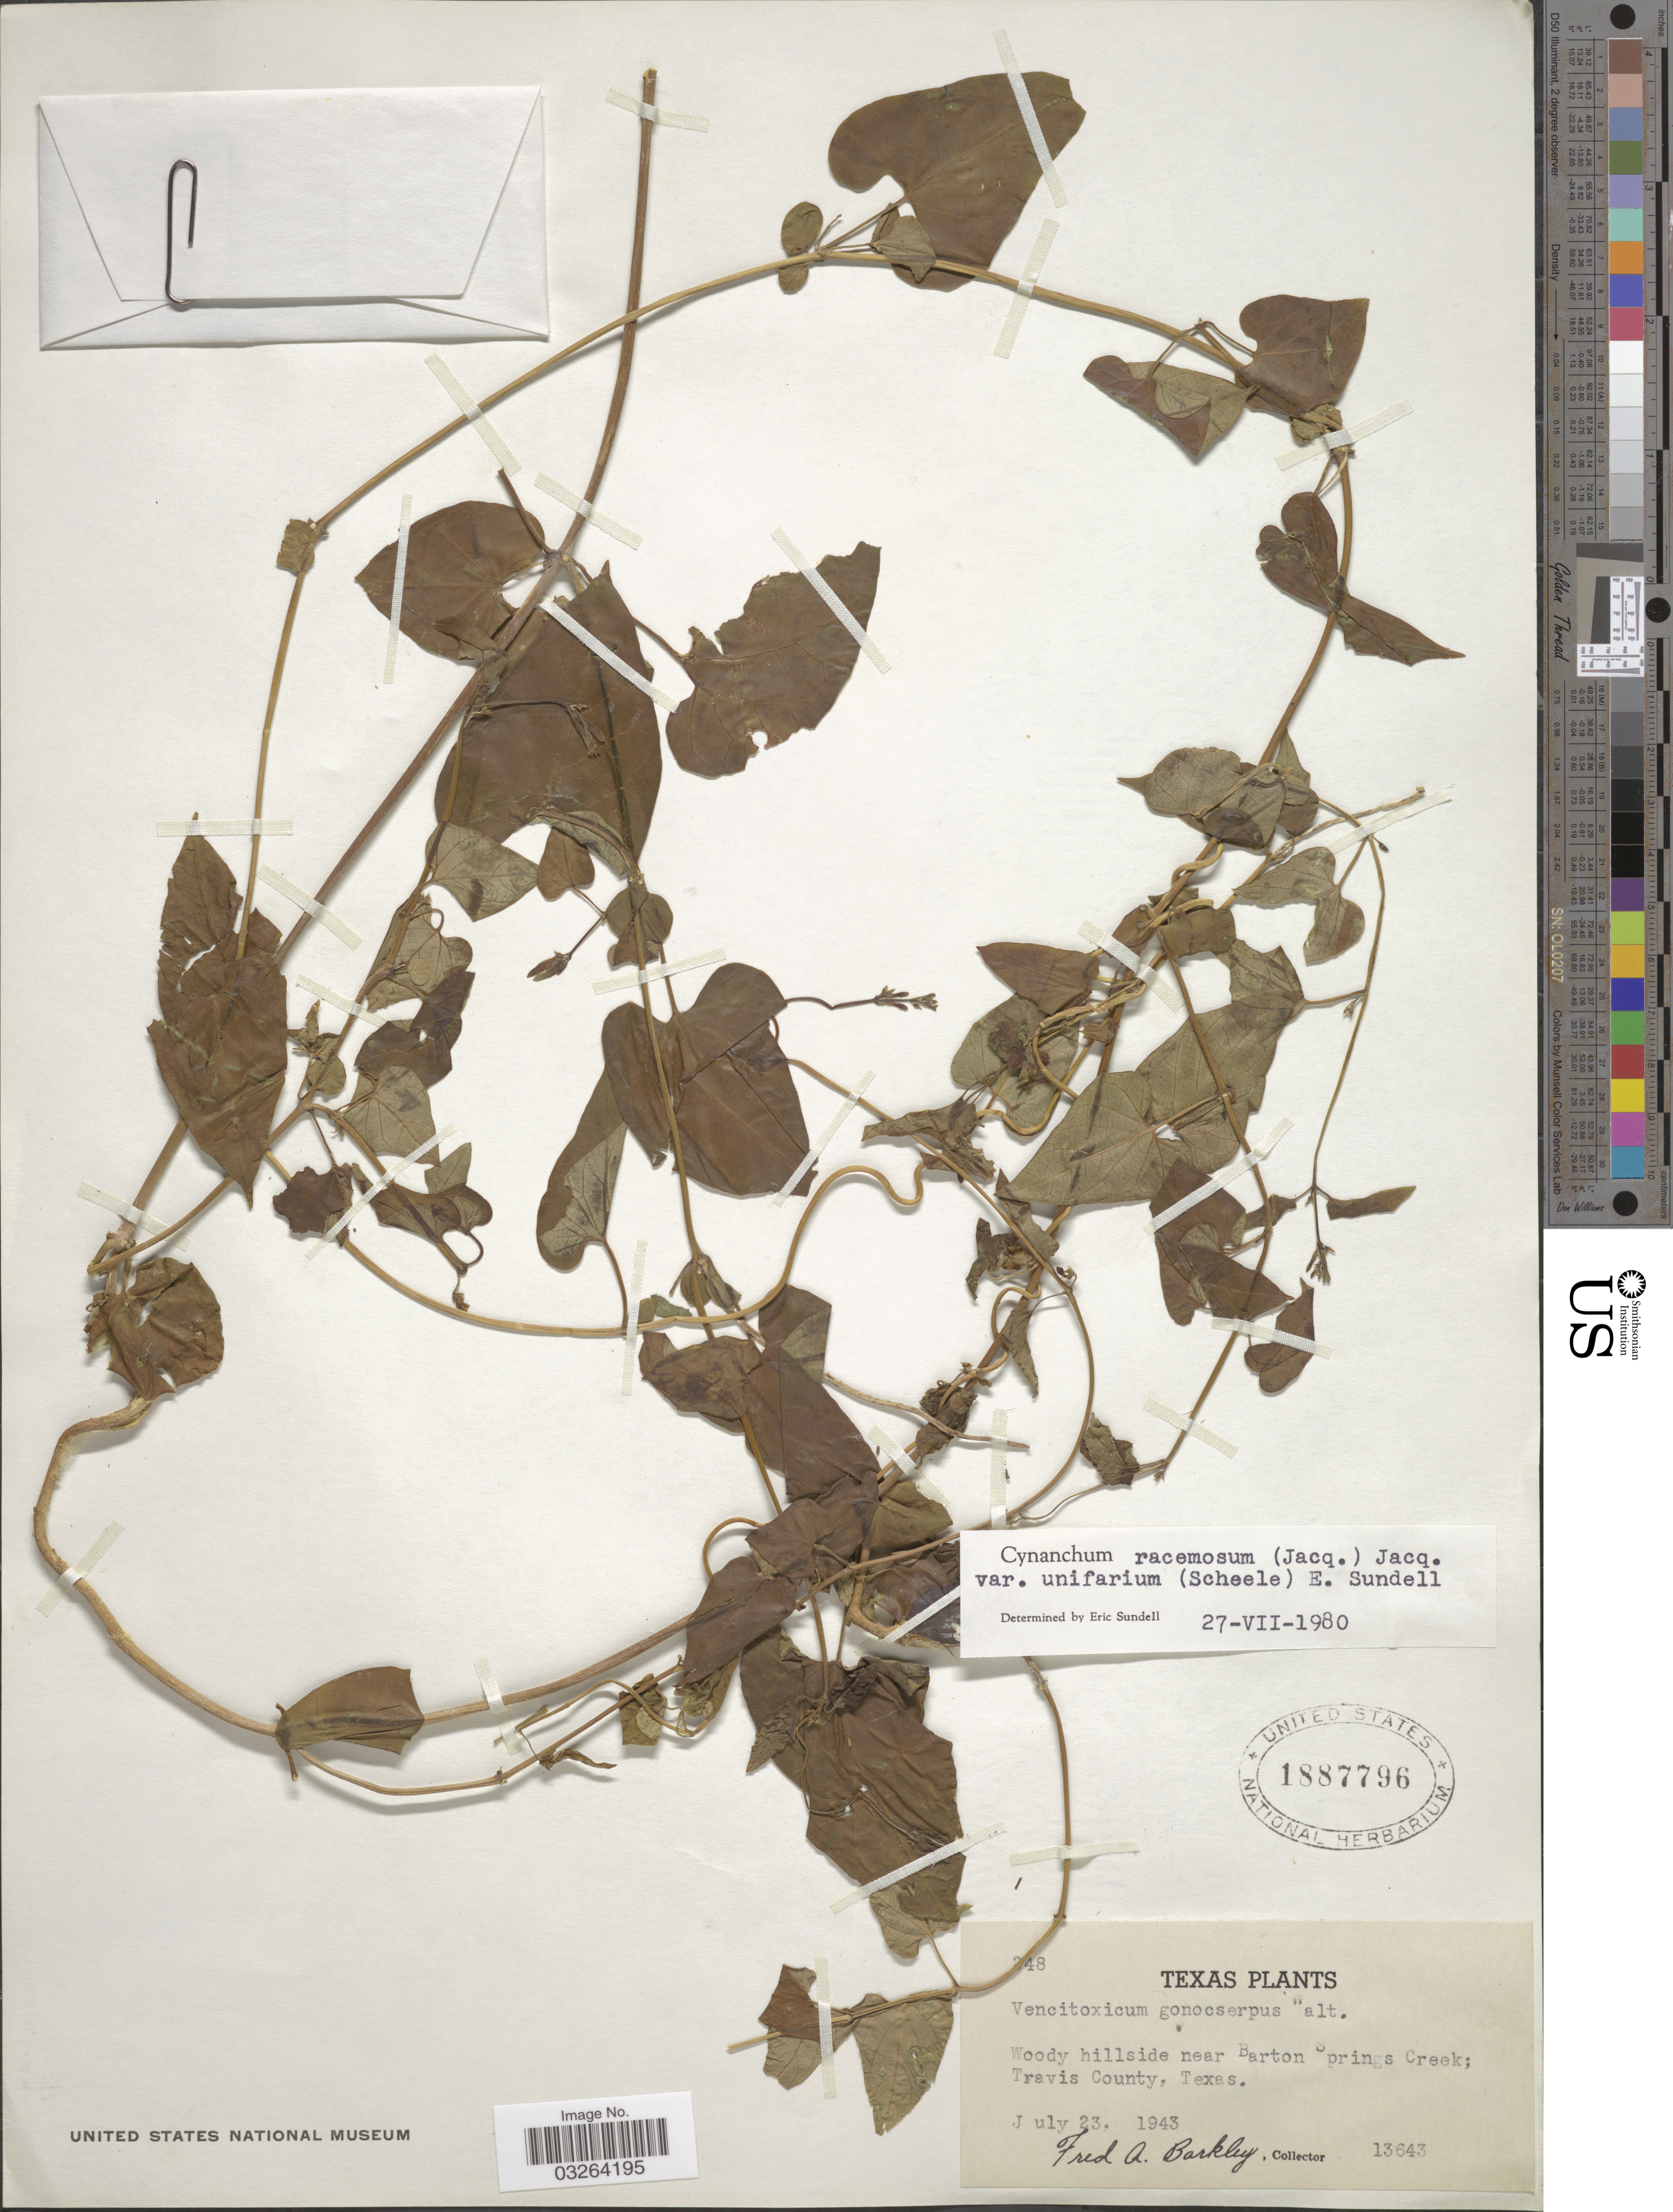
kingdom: Plantae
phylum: Tracheophyta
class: Magnoliopsida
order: Gentianales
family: Apocynaceae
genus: Cynanchum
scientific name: Cynanchum racemosum var. unifarium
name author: (Scheele) Sundell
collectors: F. A. Barkley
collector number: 13643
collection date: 1943-07-23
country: United States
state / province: Texas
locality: Near Barton Springs Creek; Travis County.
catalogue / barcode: US 1887796